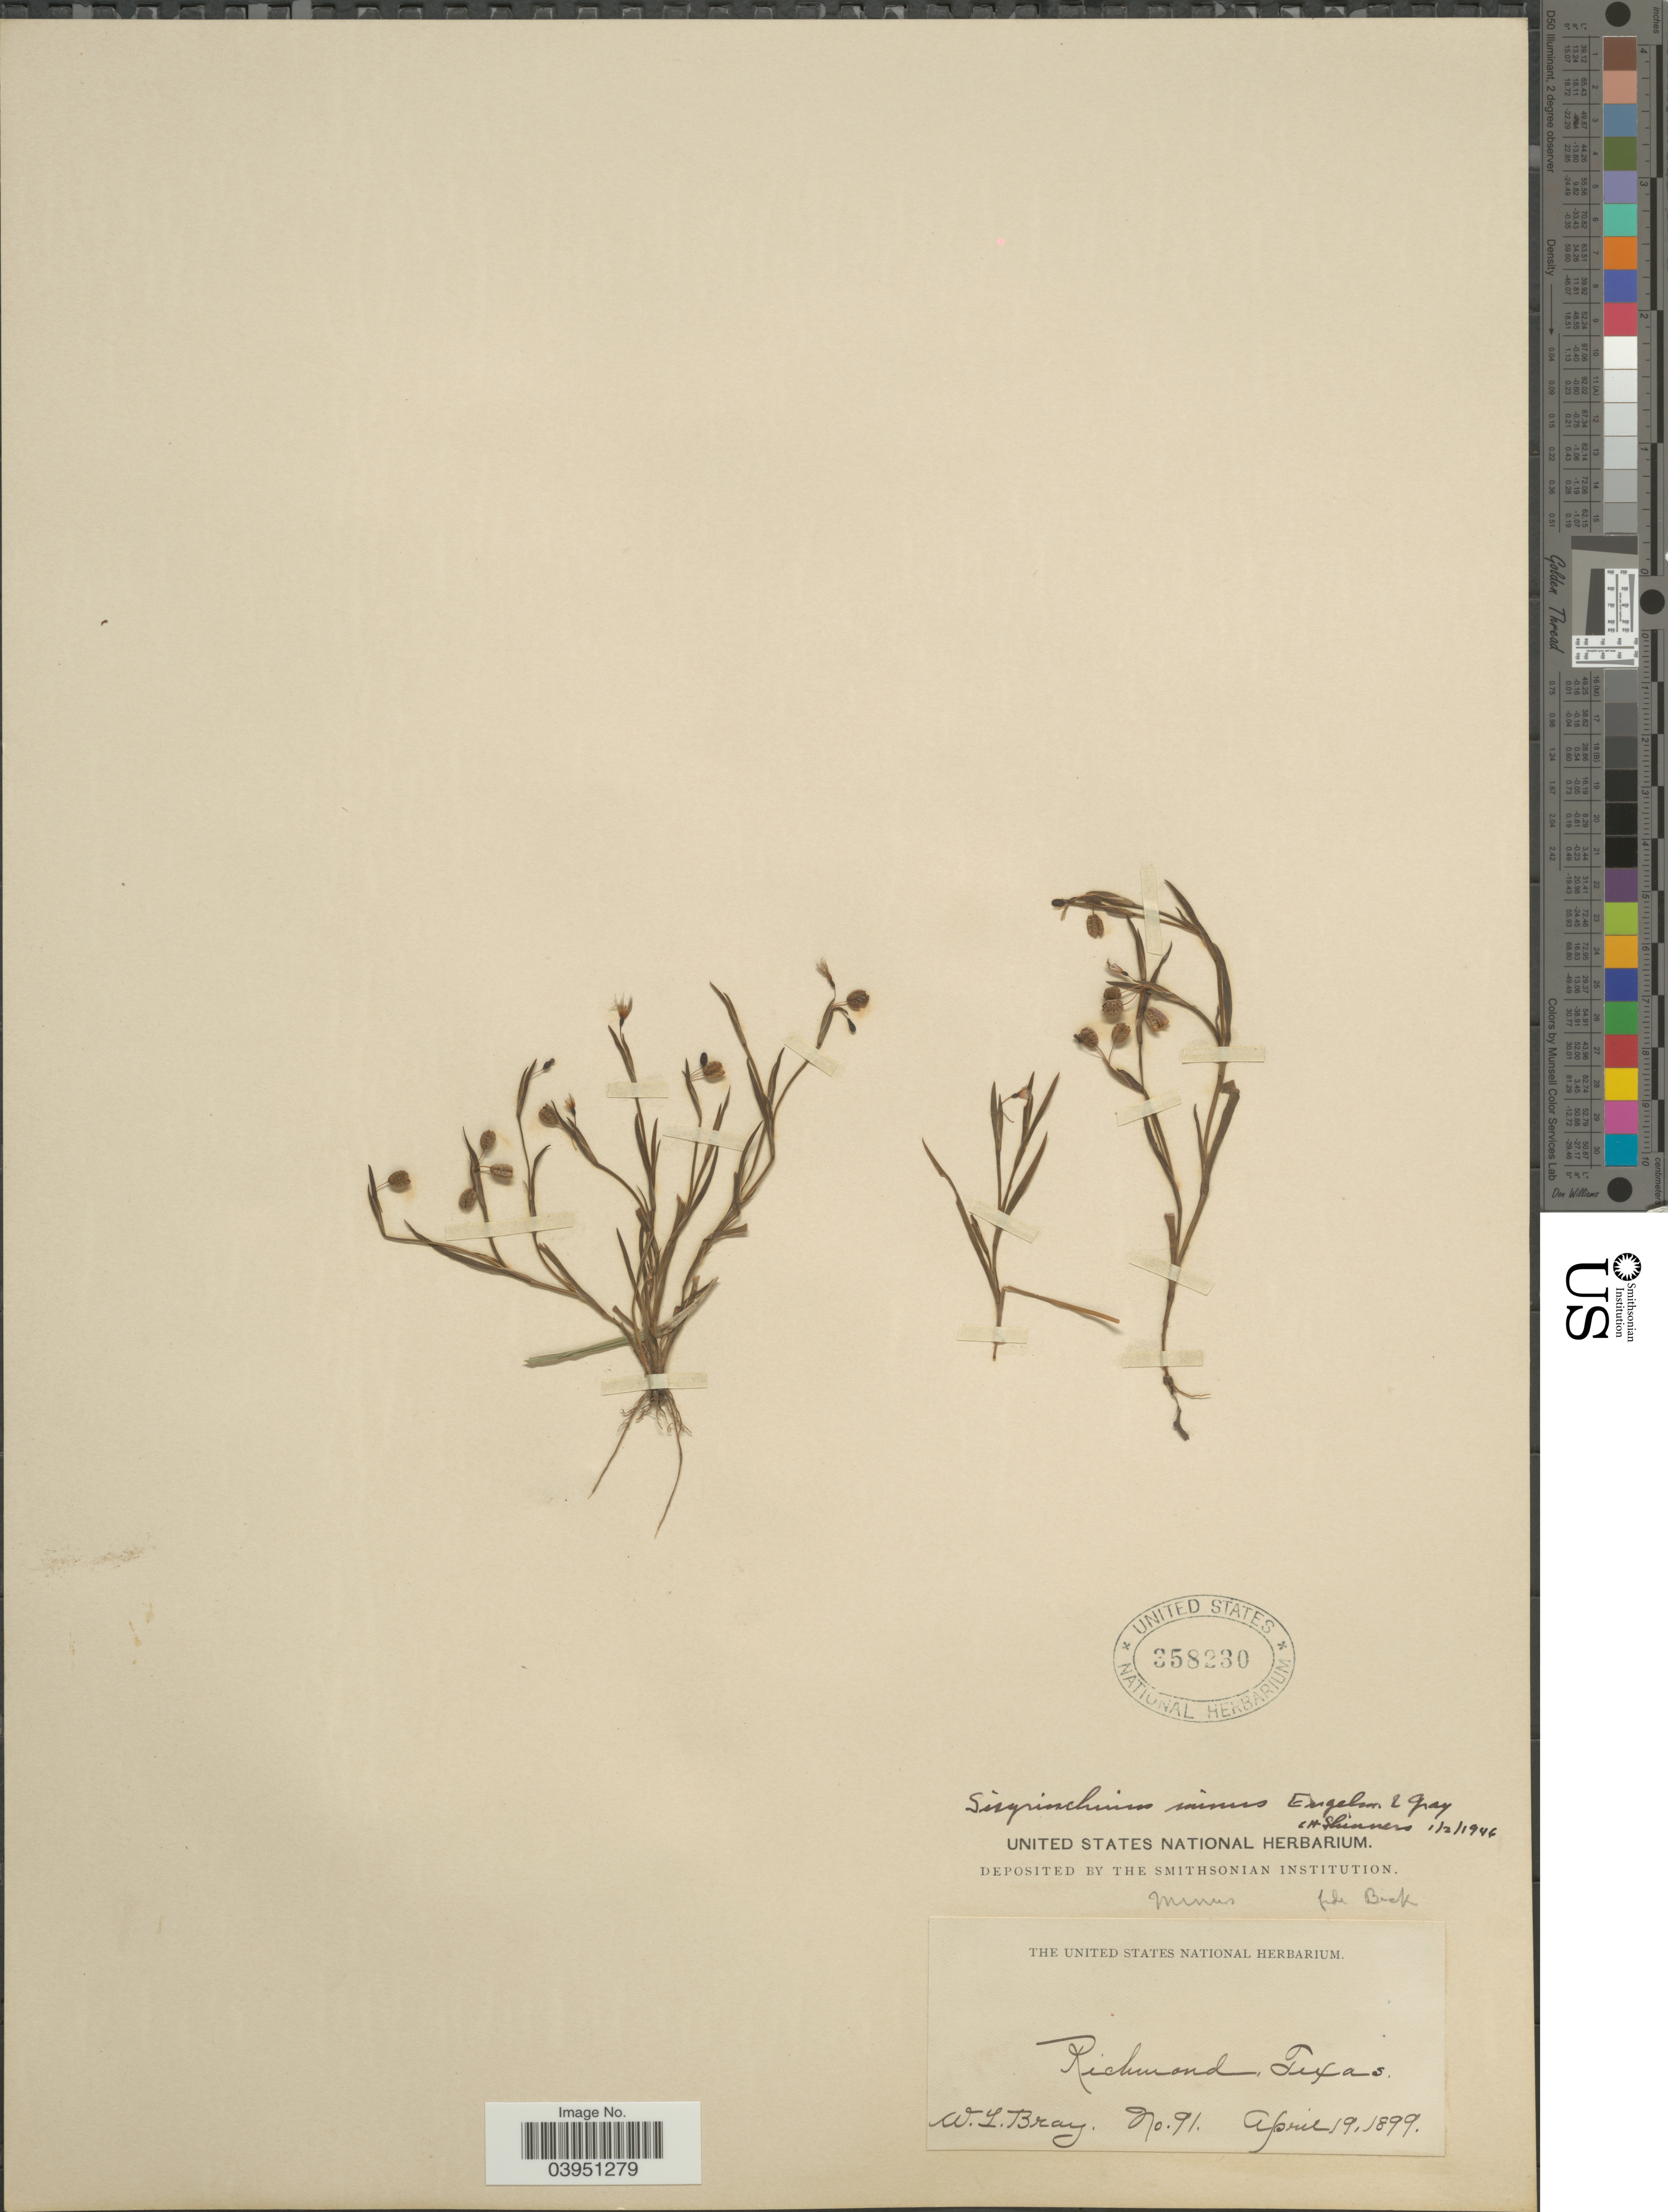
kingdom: Plantae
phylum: Tracheophyta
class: Liliopsida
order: Asparagales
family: Iridaceae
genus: Sisyrinchium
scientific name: Sisyrinchium minus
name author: Engelm. & A. Gray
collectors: W. L. Bray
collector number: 91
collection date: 1899-04-19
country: United States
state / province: Texas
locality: Richmond.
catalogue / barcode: US 358230